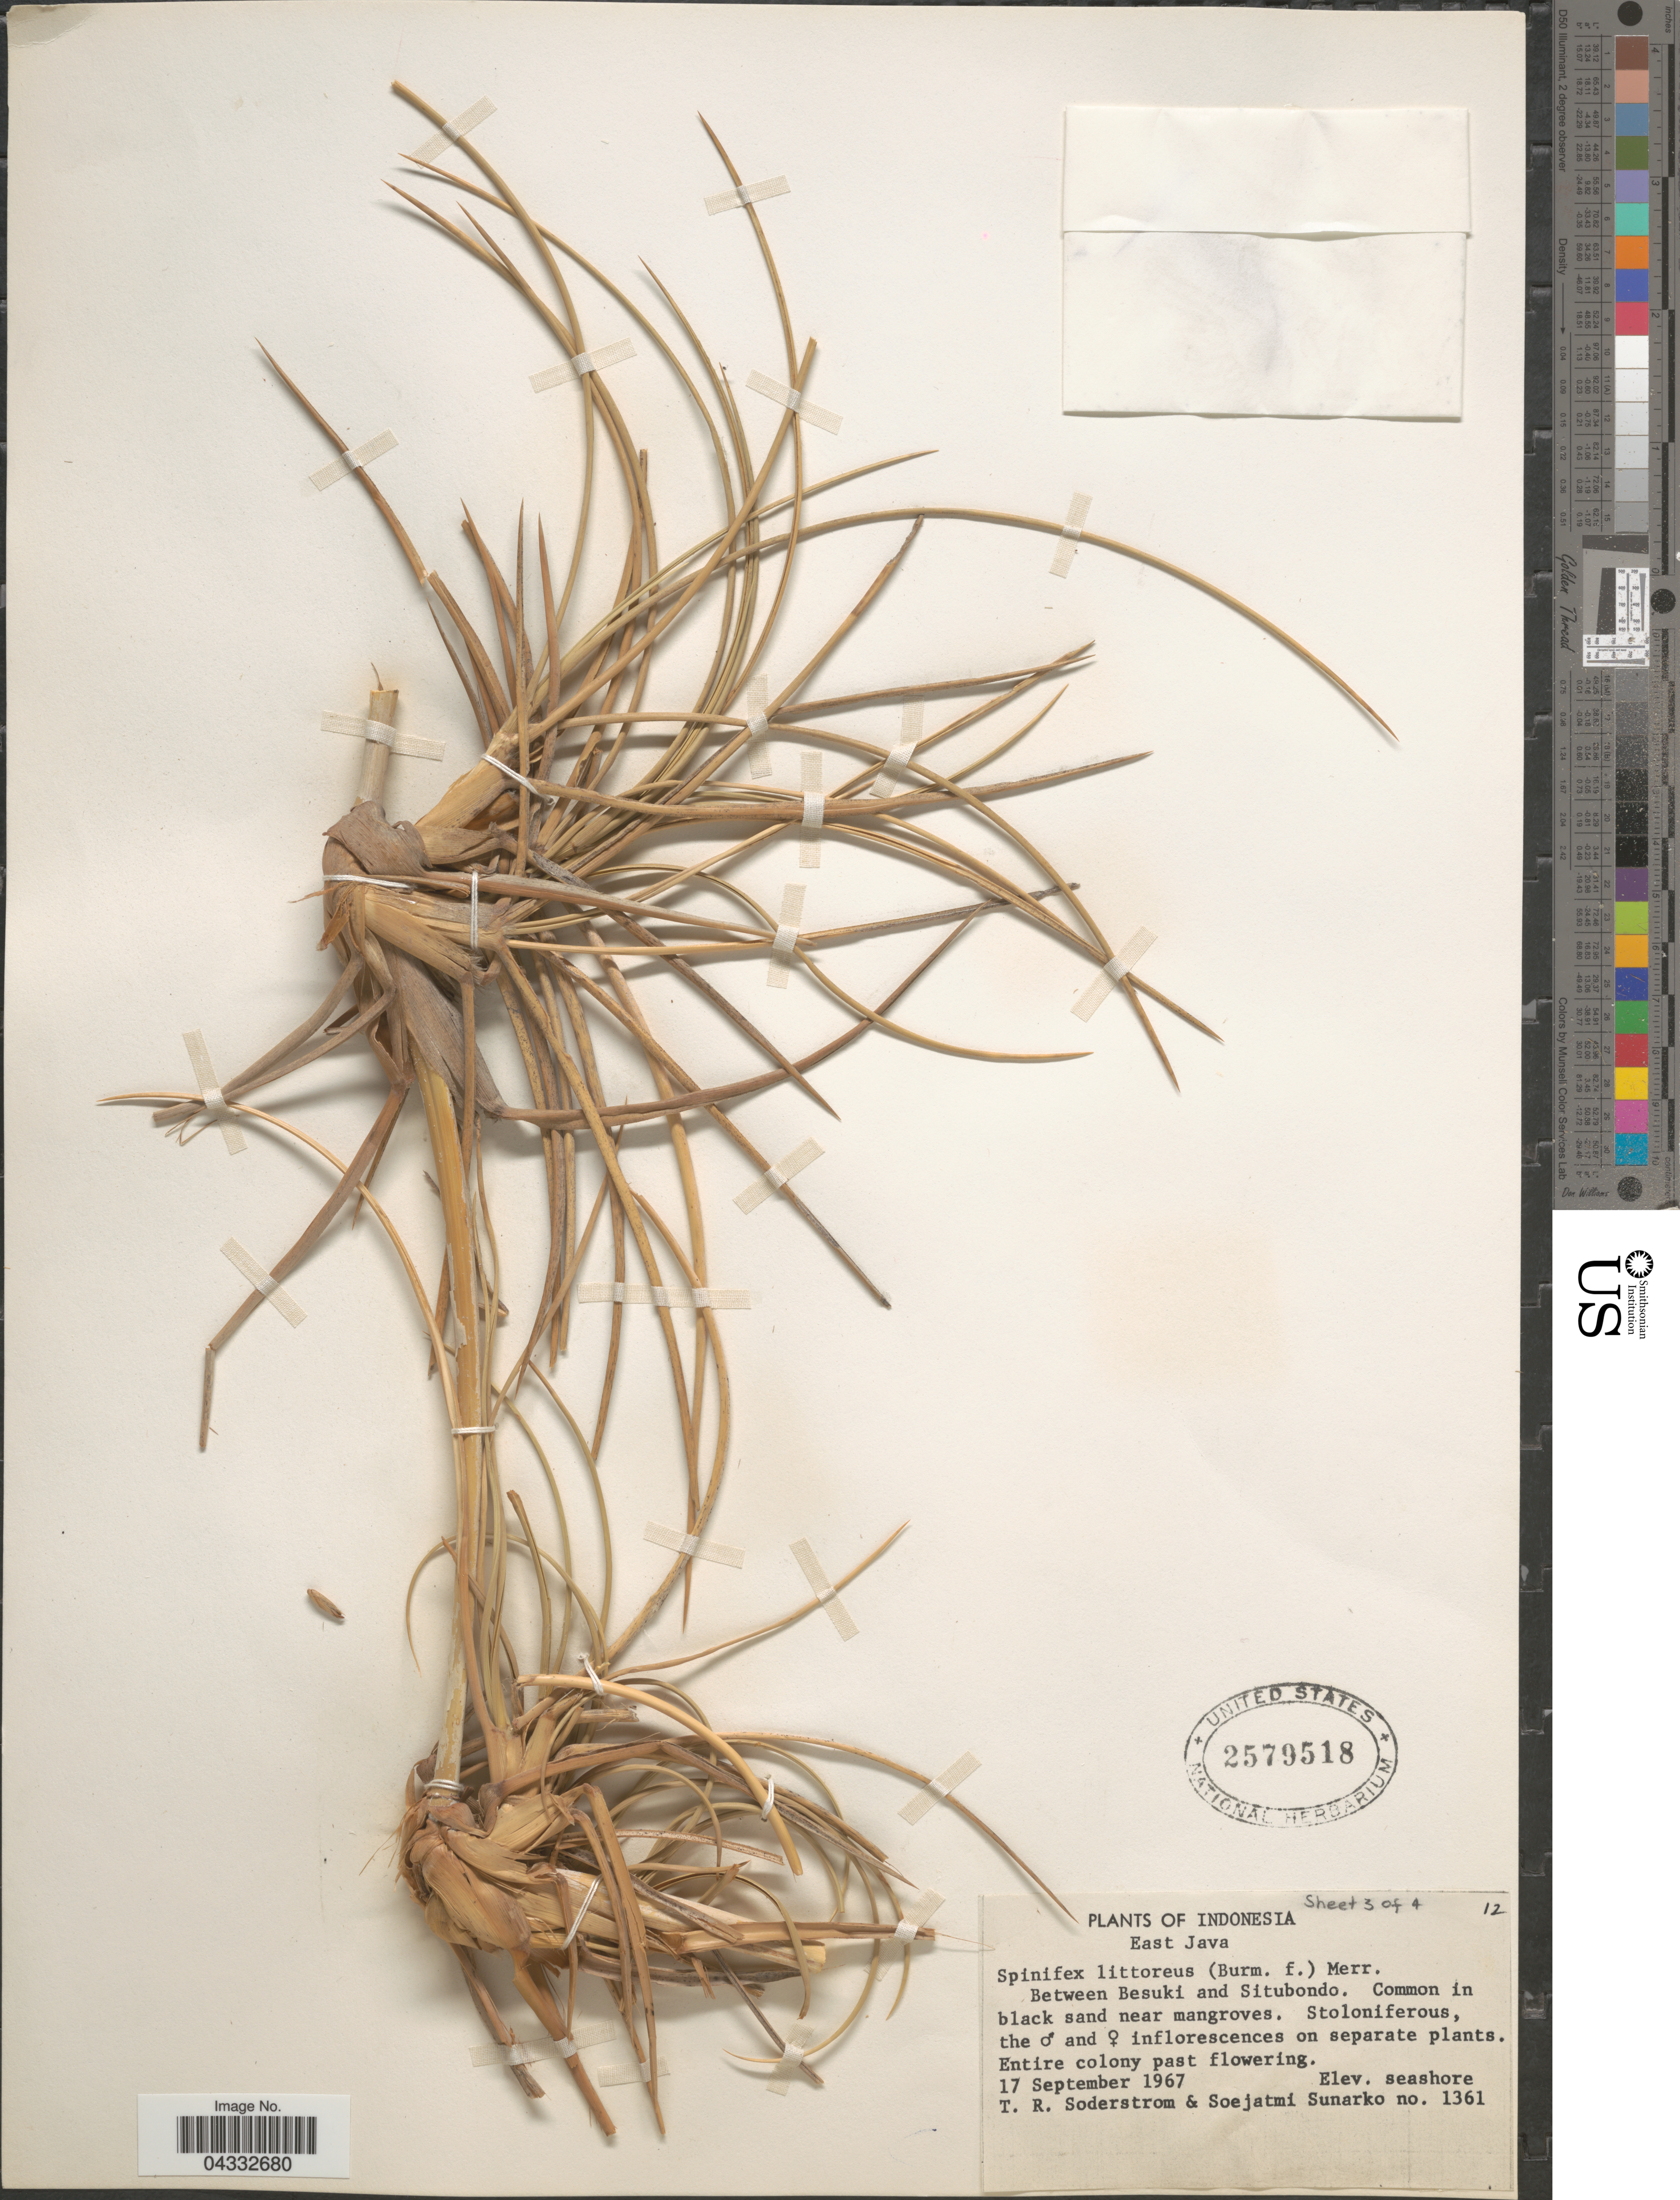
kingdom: Plantae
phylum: Tracheophyta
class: Liliopsida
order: Poales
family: Poaceae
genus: Spinifex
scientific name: Spinifex littoreus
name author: (Burm. f.) Merr.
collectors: T. R. Soderstrom & S. Sunarko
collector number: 1361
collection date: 1967-09-17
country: Indonesia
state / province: Java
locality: East Java. Between Besuki and Situbondo.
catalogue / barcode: US 2579518